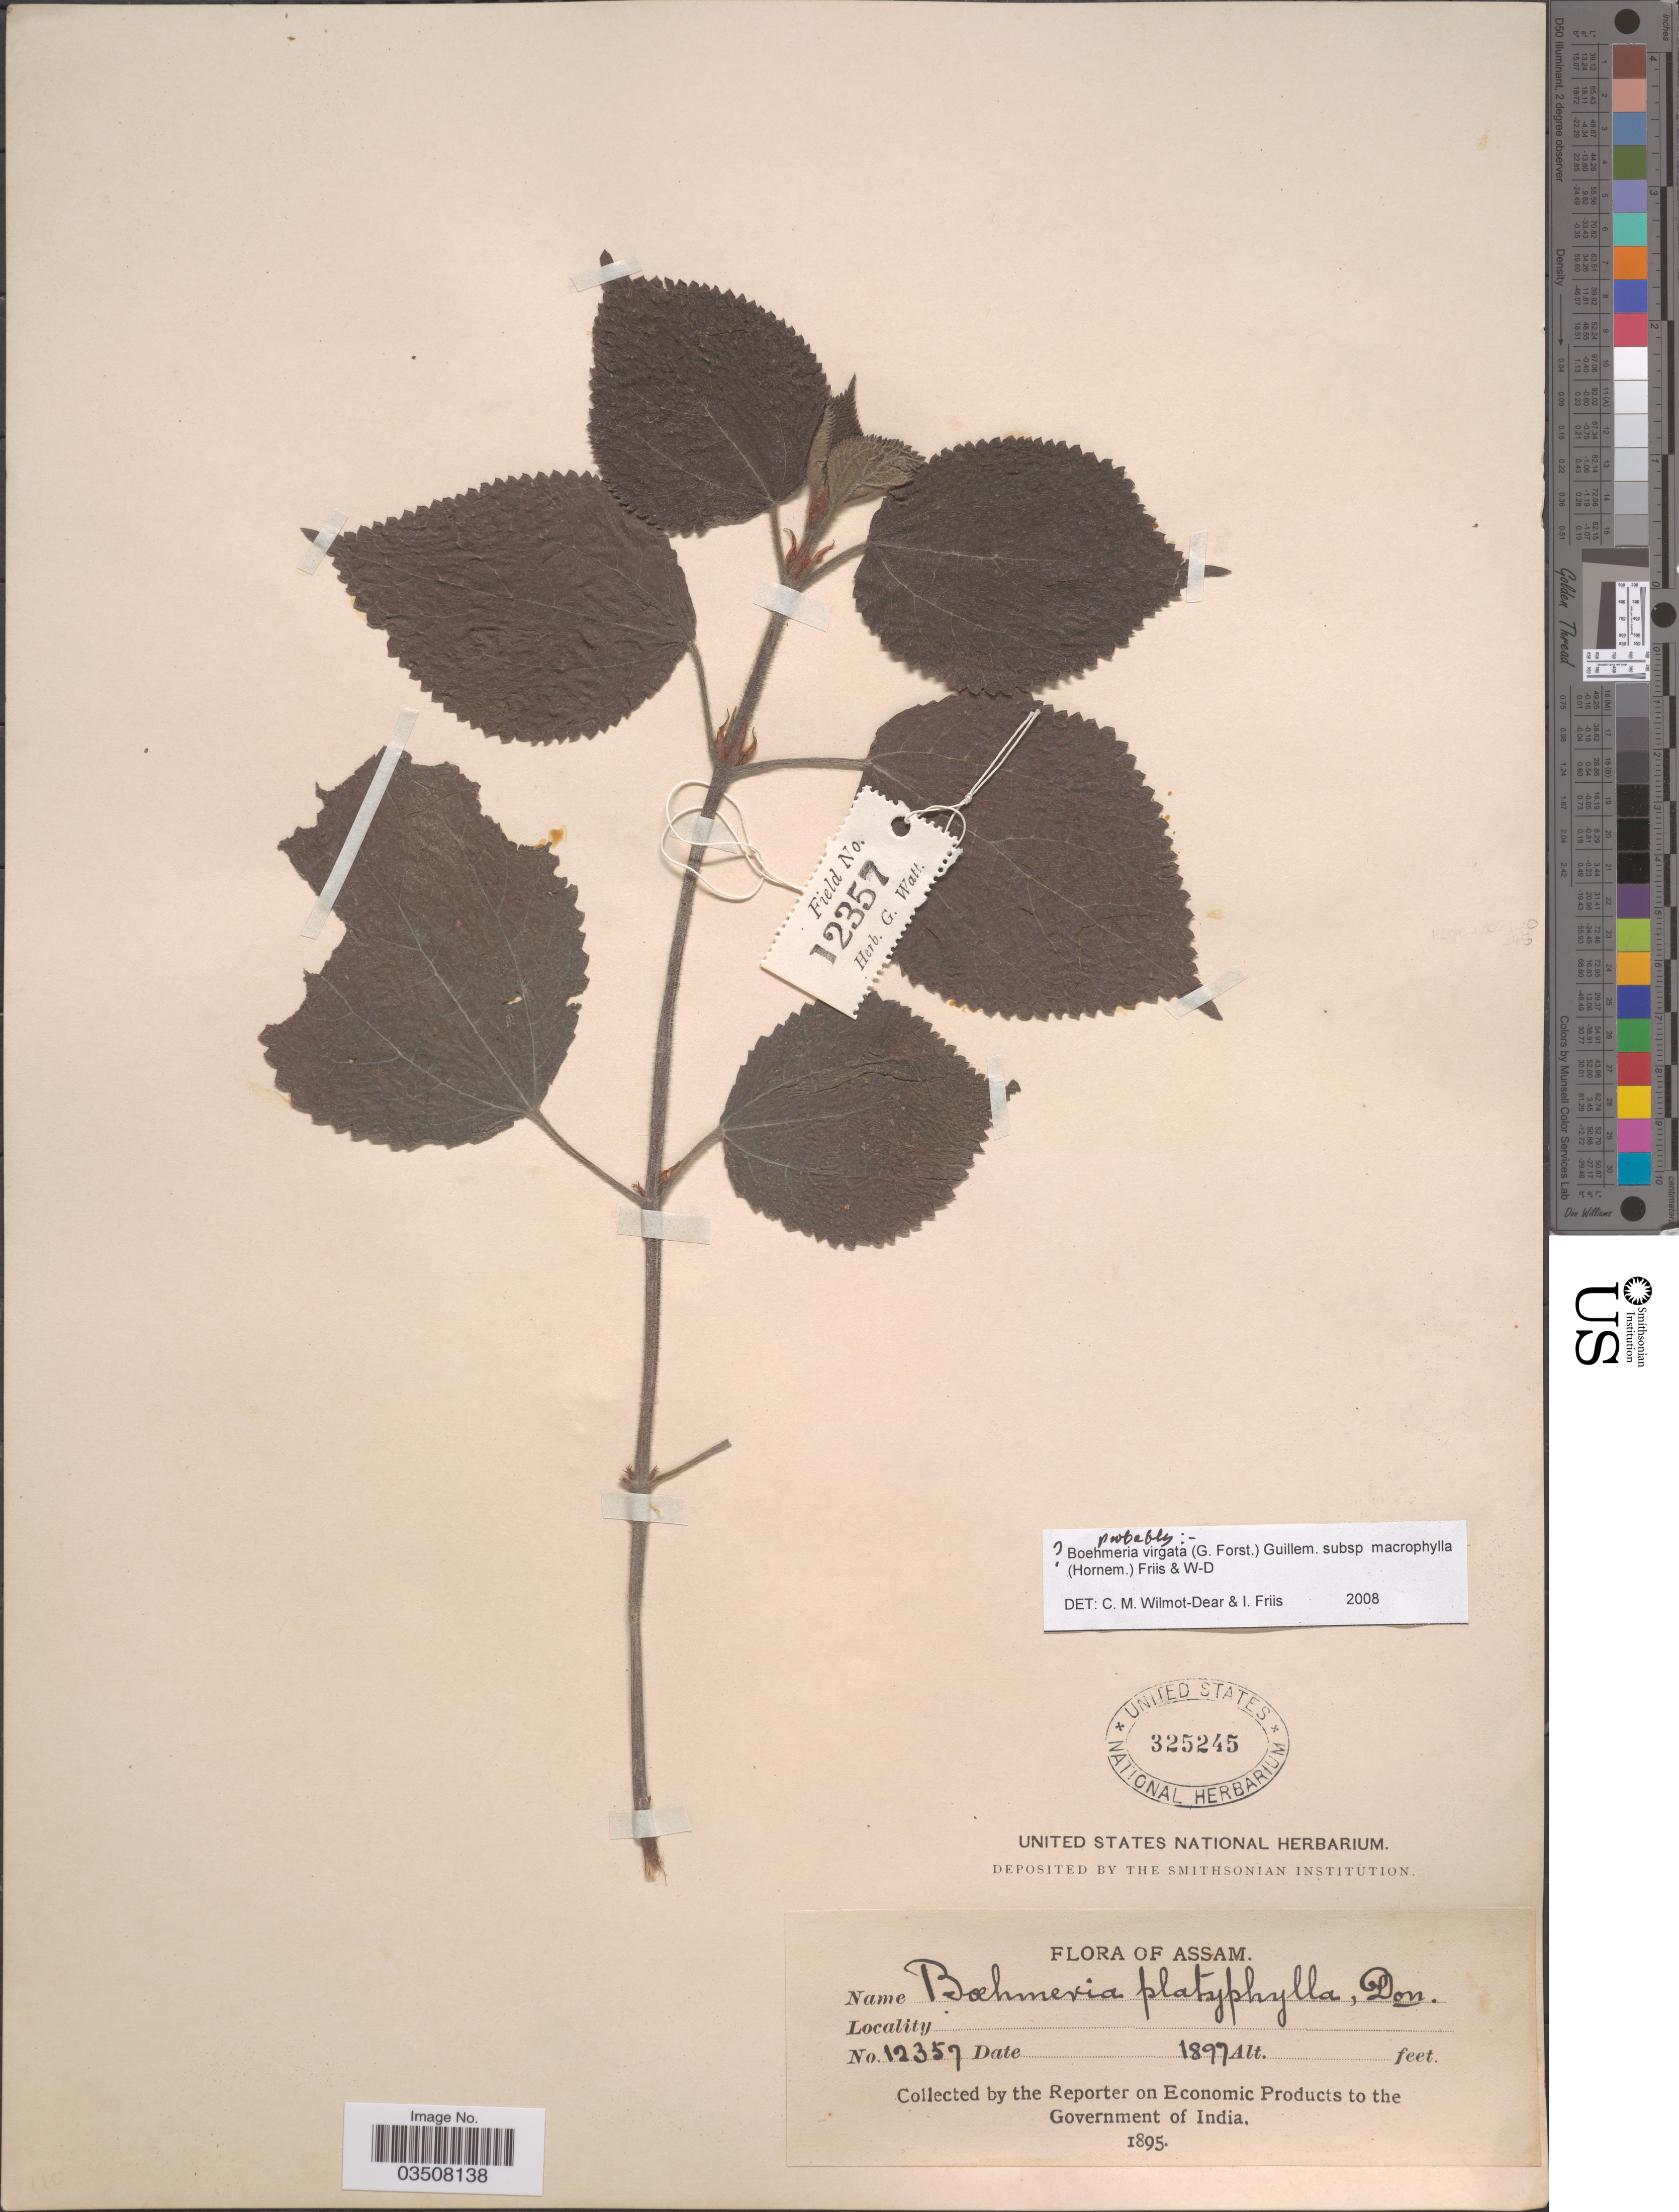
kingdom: Plantae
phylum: Tracheophyta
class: Magnoliopsida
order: Rosales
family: Urticaceae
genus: Boehmeria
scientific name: Boehmeria virgata subsp. macrophylla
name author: (Hornem.) Friis & Wilmot-Dear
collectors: Reporter on Economic Products to the Government of India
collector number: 12357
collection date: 1897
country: India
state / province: Assam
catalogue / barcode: US 325245